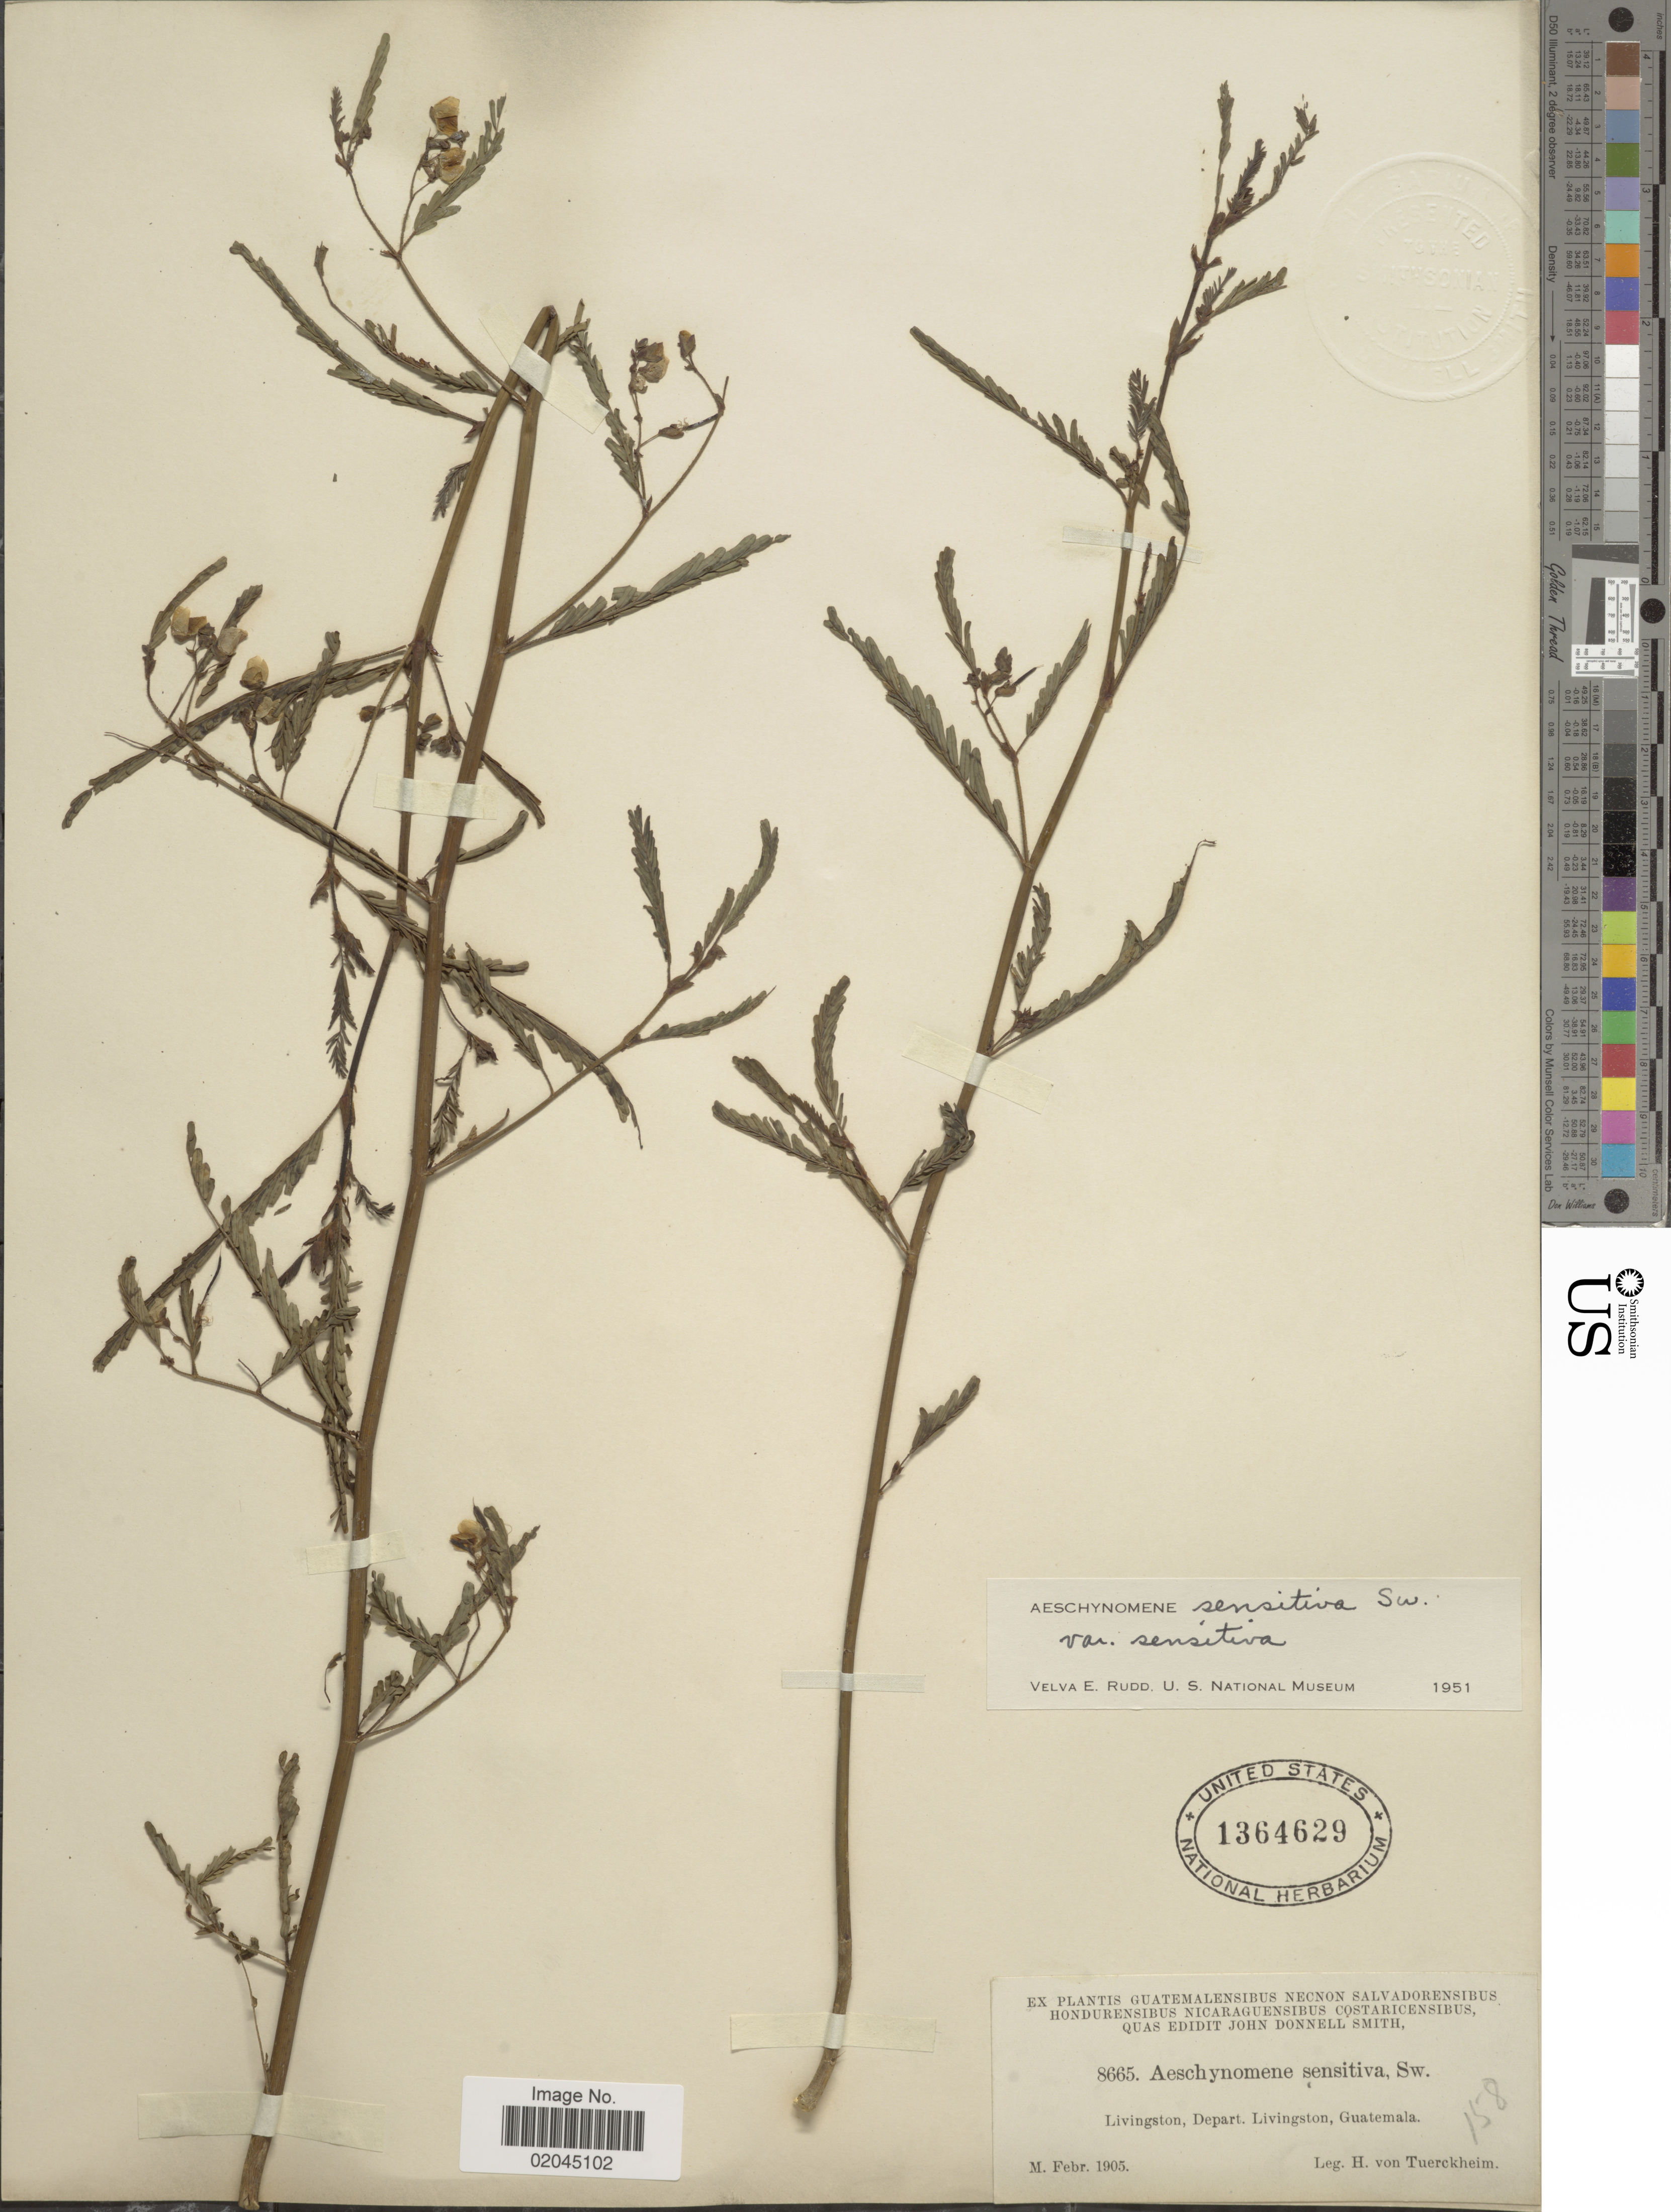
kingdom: Plantae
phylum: Tracheophyta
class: Magnoliopsida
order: Fabales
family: Fabaceae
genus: Aeschynomene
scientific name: Aeschynomene sensitiva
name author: Sw.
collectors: H. von Tuerckheim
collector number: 8665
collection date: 1905-02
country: Guatemala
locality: Livingston, Depart. Livingston, Guatemala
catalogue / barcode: US 1364629